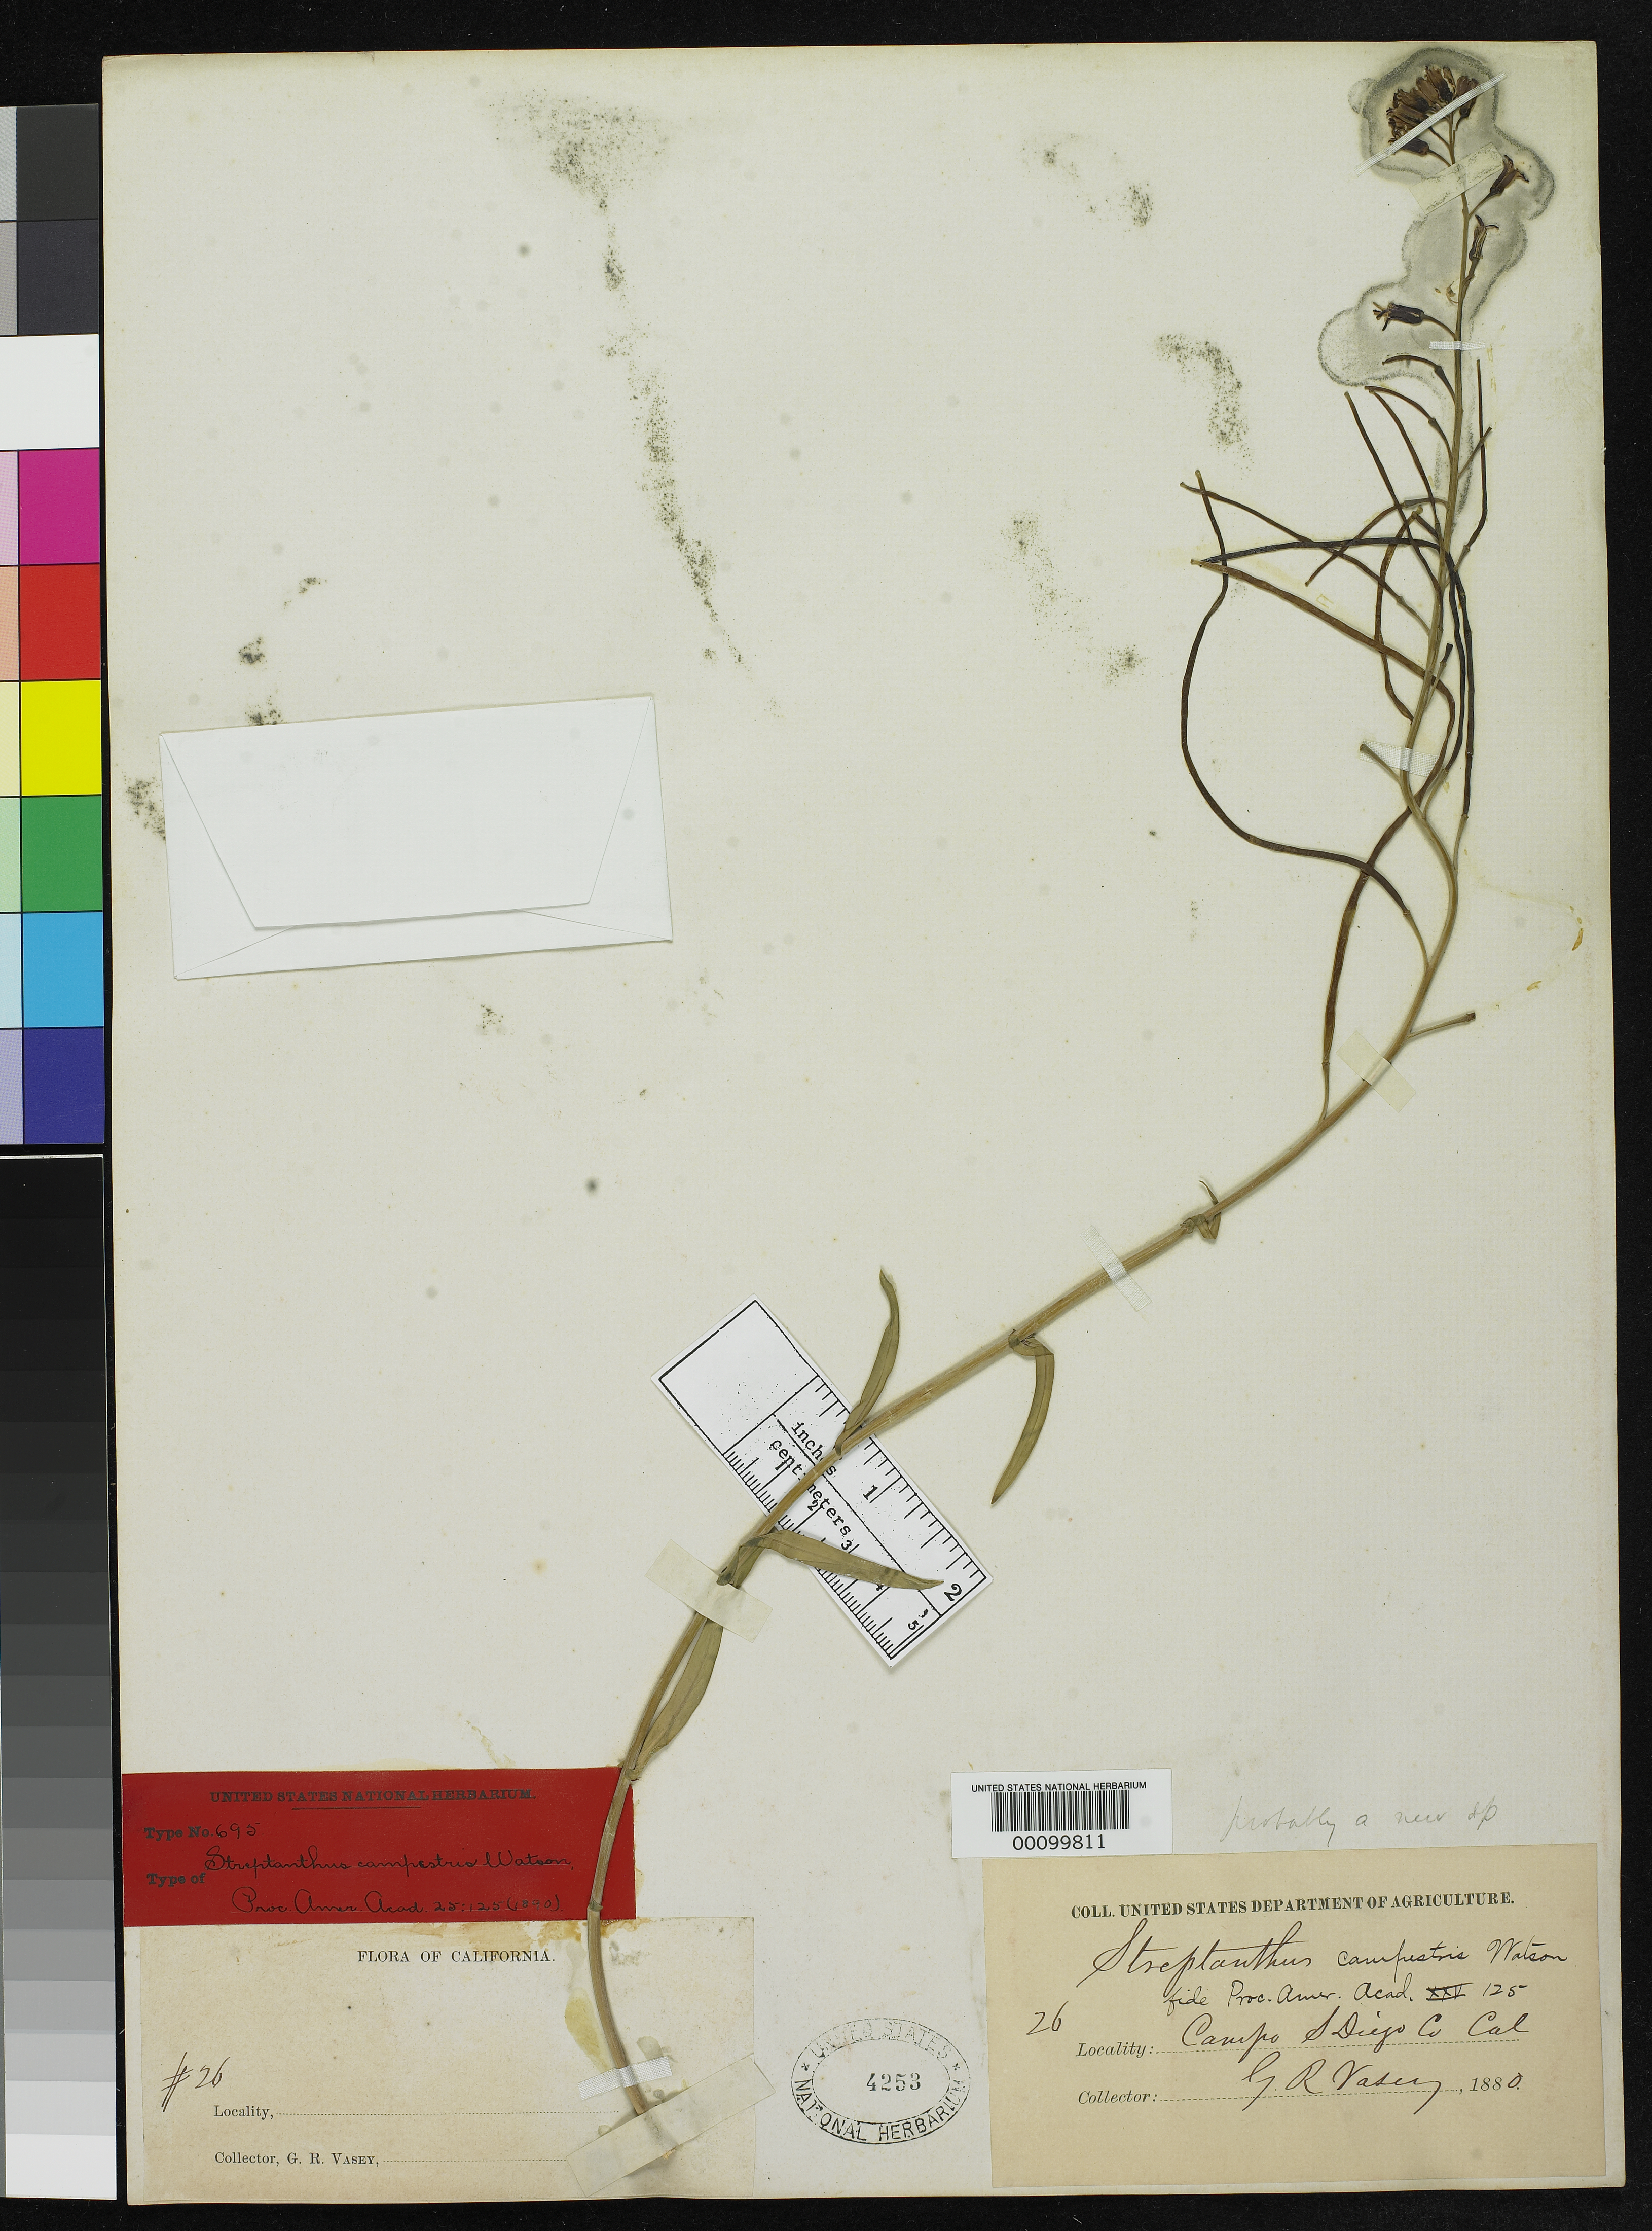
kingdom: Plantae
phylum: Tracheophyta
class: Magnoliopsida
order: Brassicales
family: Brassicaceae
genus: Streptanthus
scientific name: Streptanthus campestris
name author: S. Watson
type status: Type Collection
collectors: G. R. Vasey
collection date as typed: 1880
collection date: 1880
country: United States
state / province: California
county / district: San Diego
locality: Campo.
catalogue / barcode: US 4253